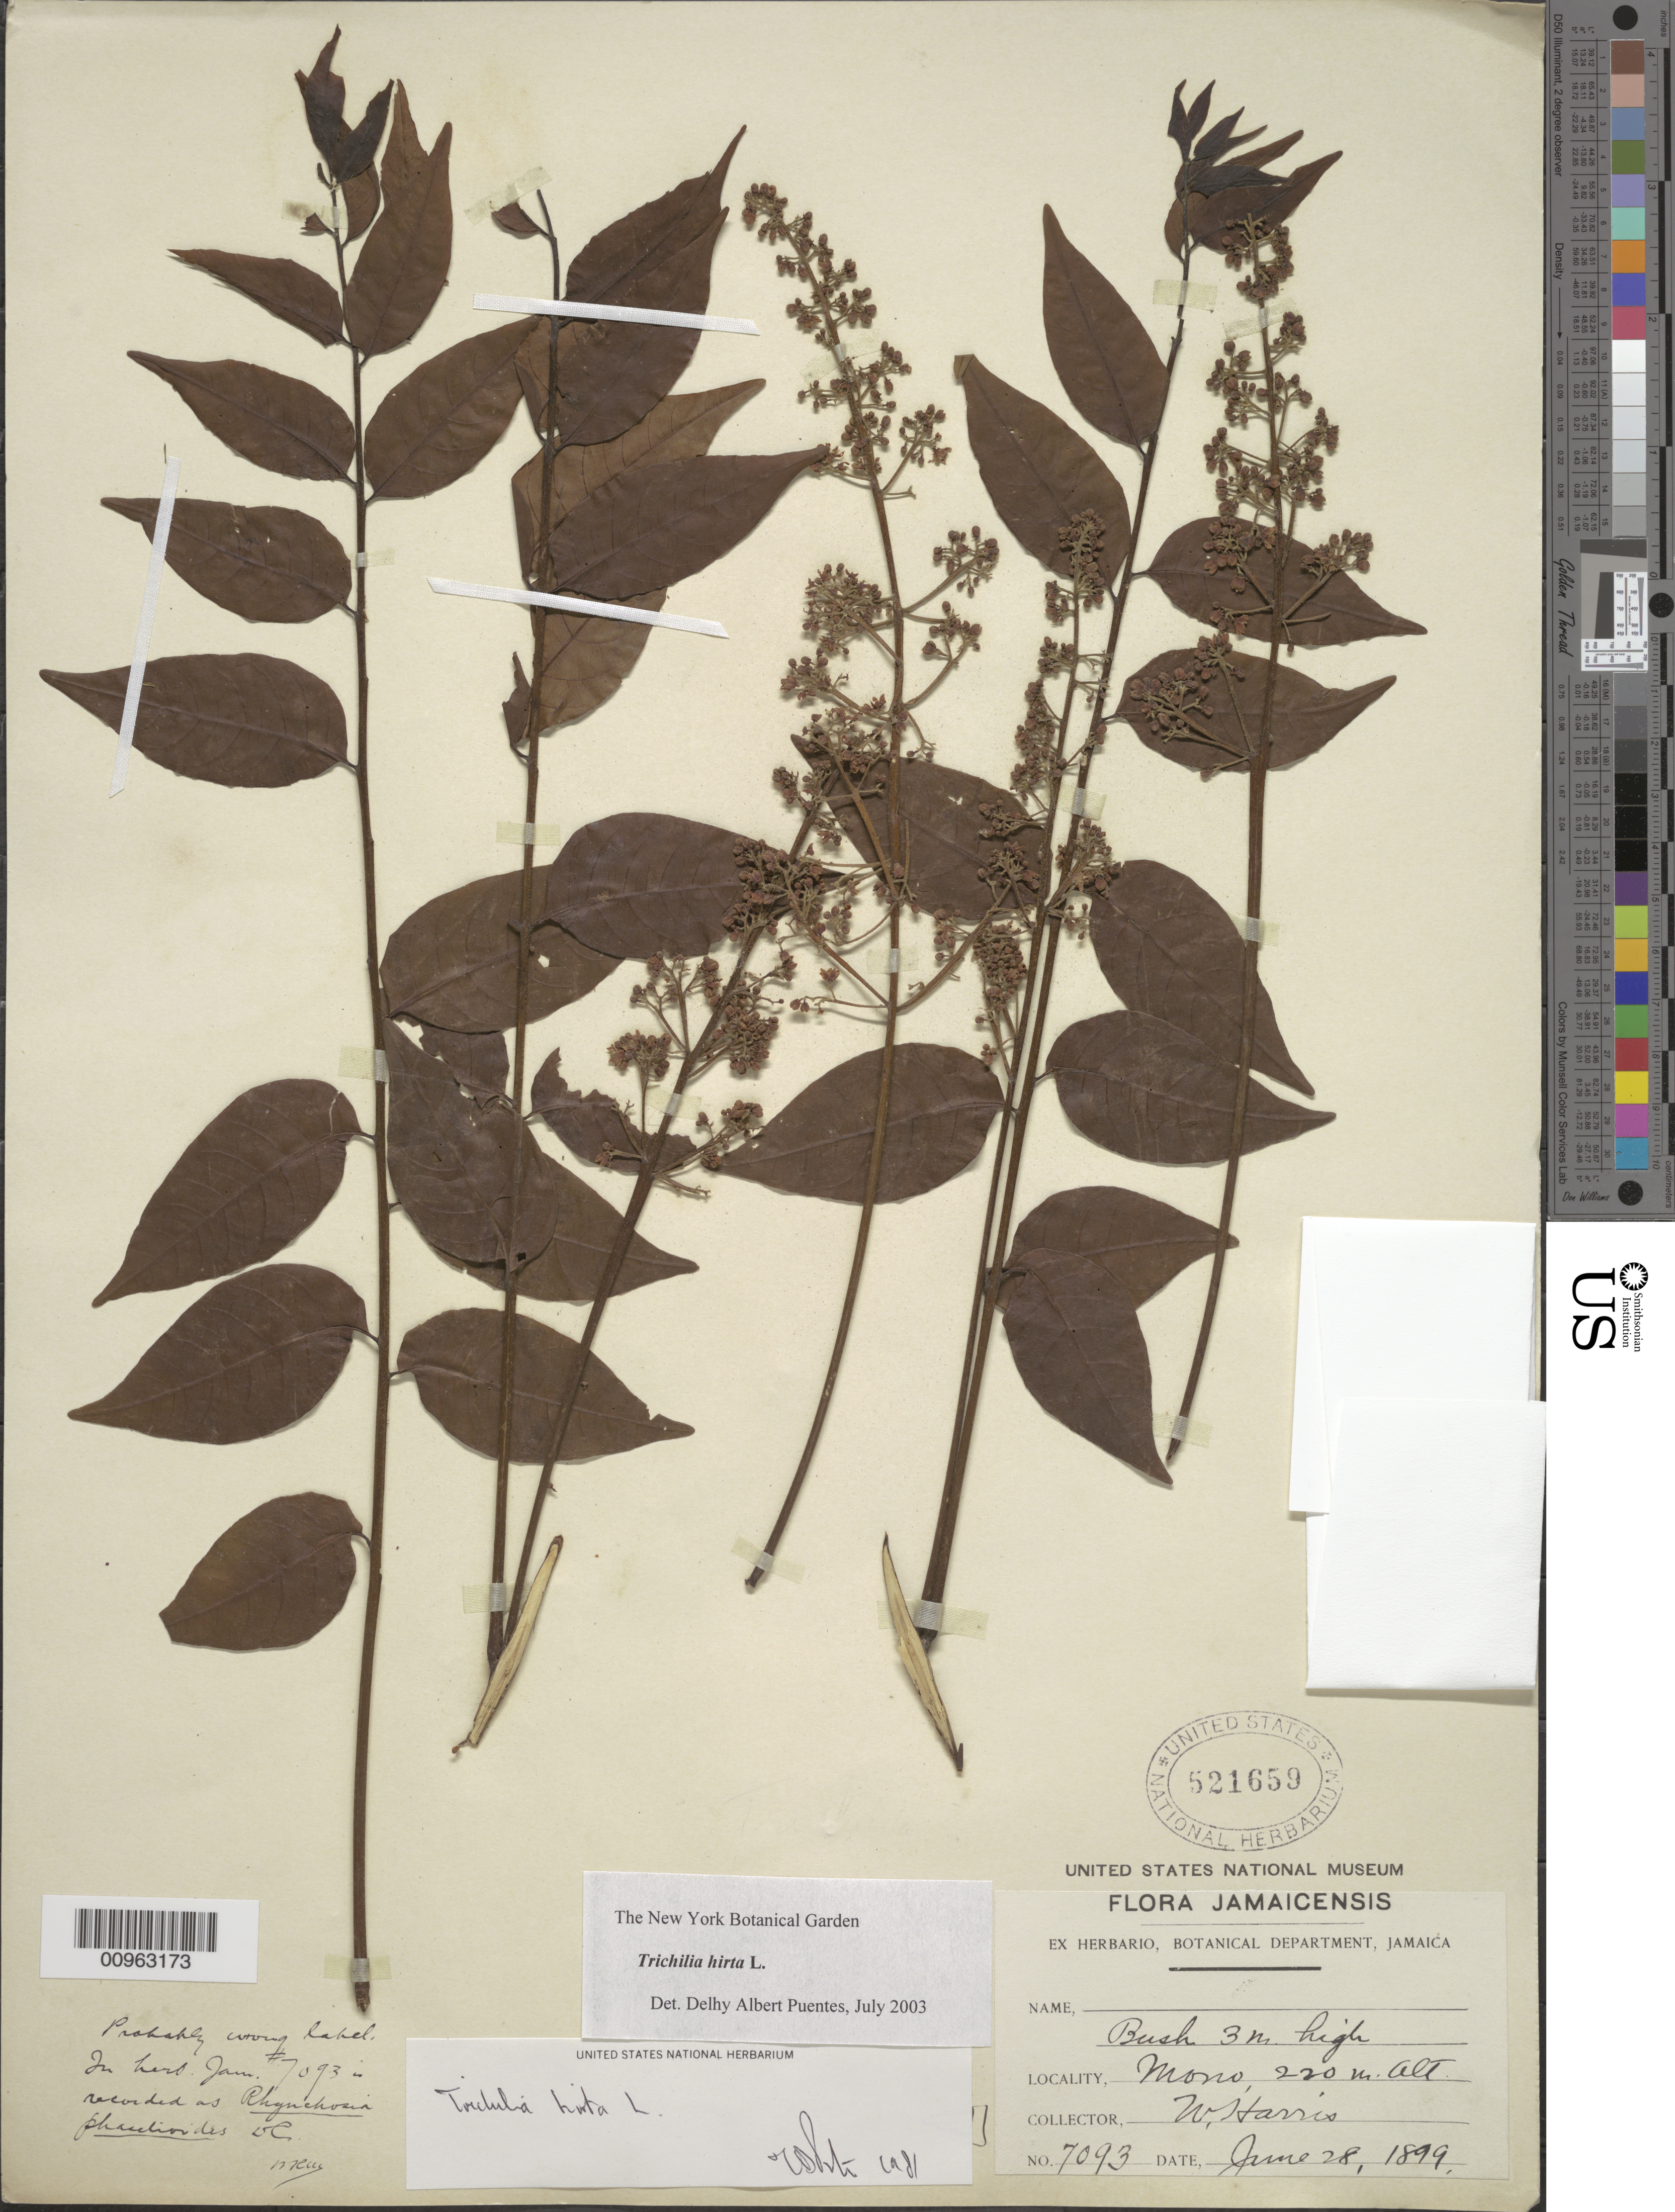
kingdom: Plantae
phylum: Tracheophyta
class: Magnoliopsida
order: Sapindales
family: Meliaceae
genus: Trichilia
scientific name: Trichilia hirta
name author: L.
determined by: Puentes, D. A.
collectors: W. H. Harris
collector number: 7093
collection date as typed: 28 Jun 1899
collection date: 1899-06-28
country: Jamaica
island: Jamaica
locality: Mono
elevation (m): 220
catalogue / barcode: US 521659